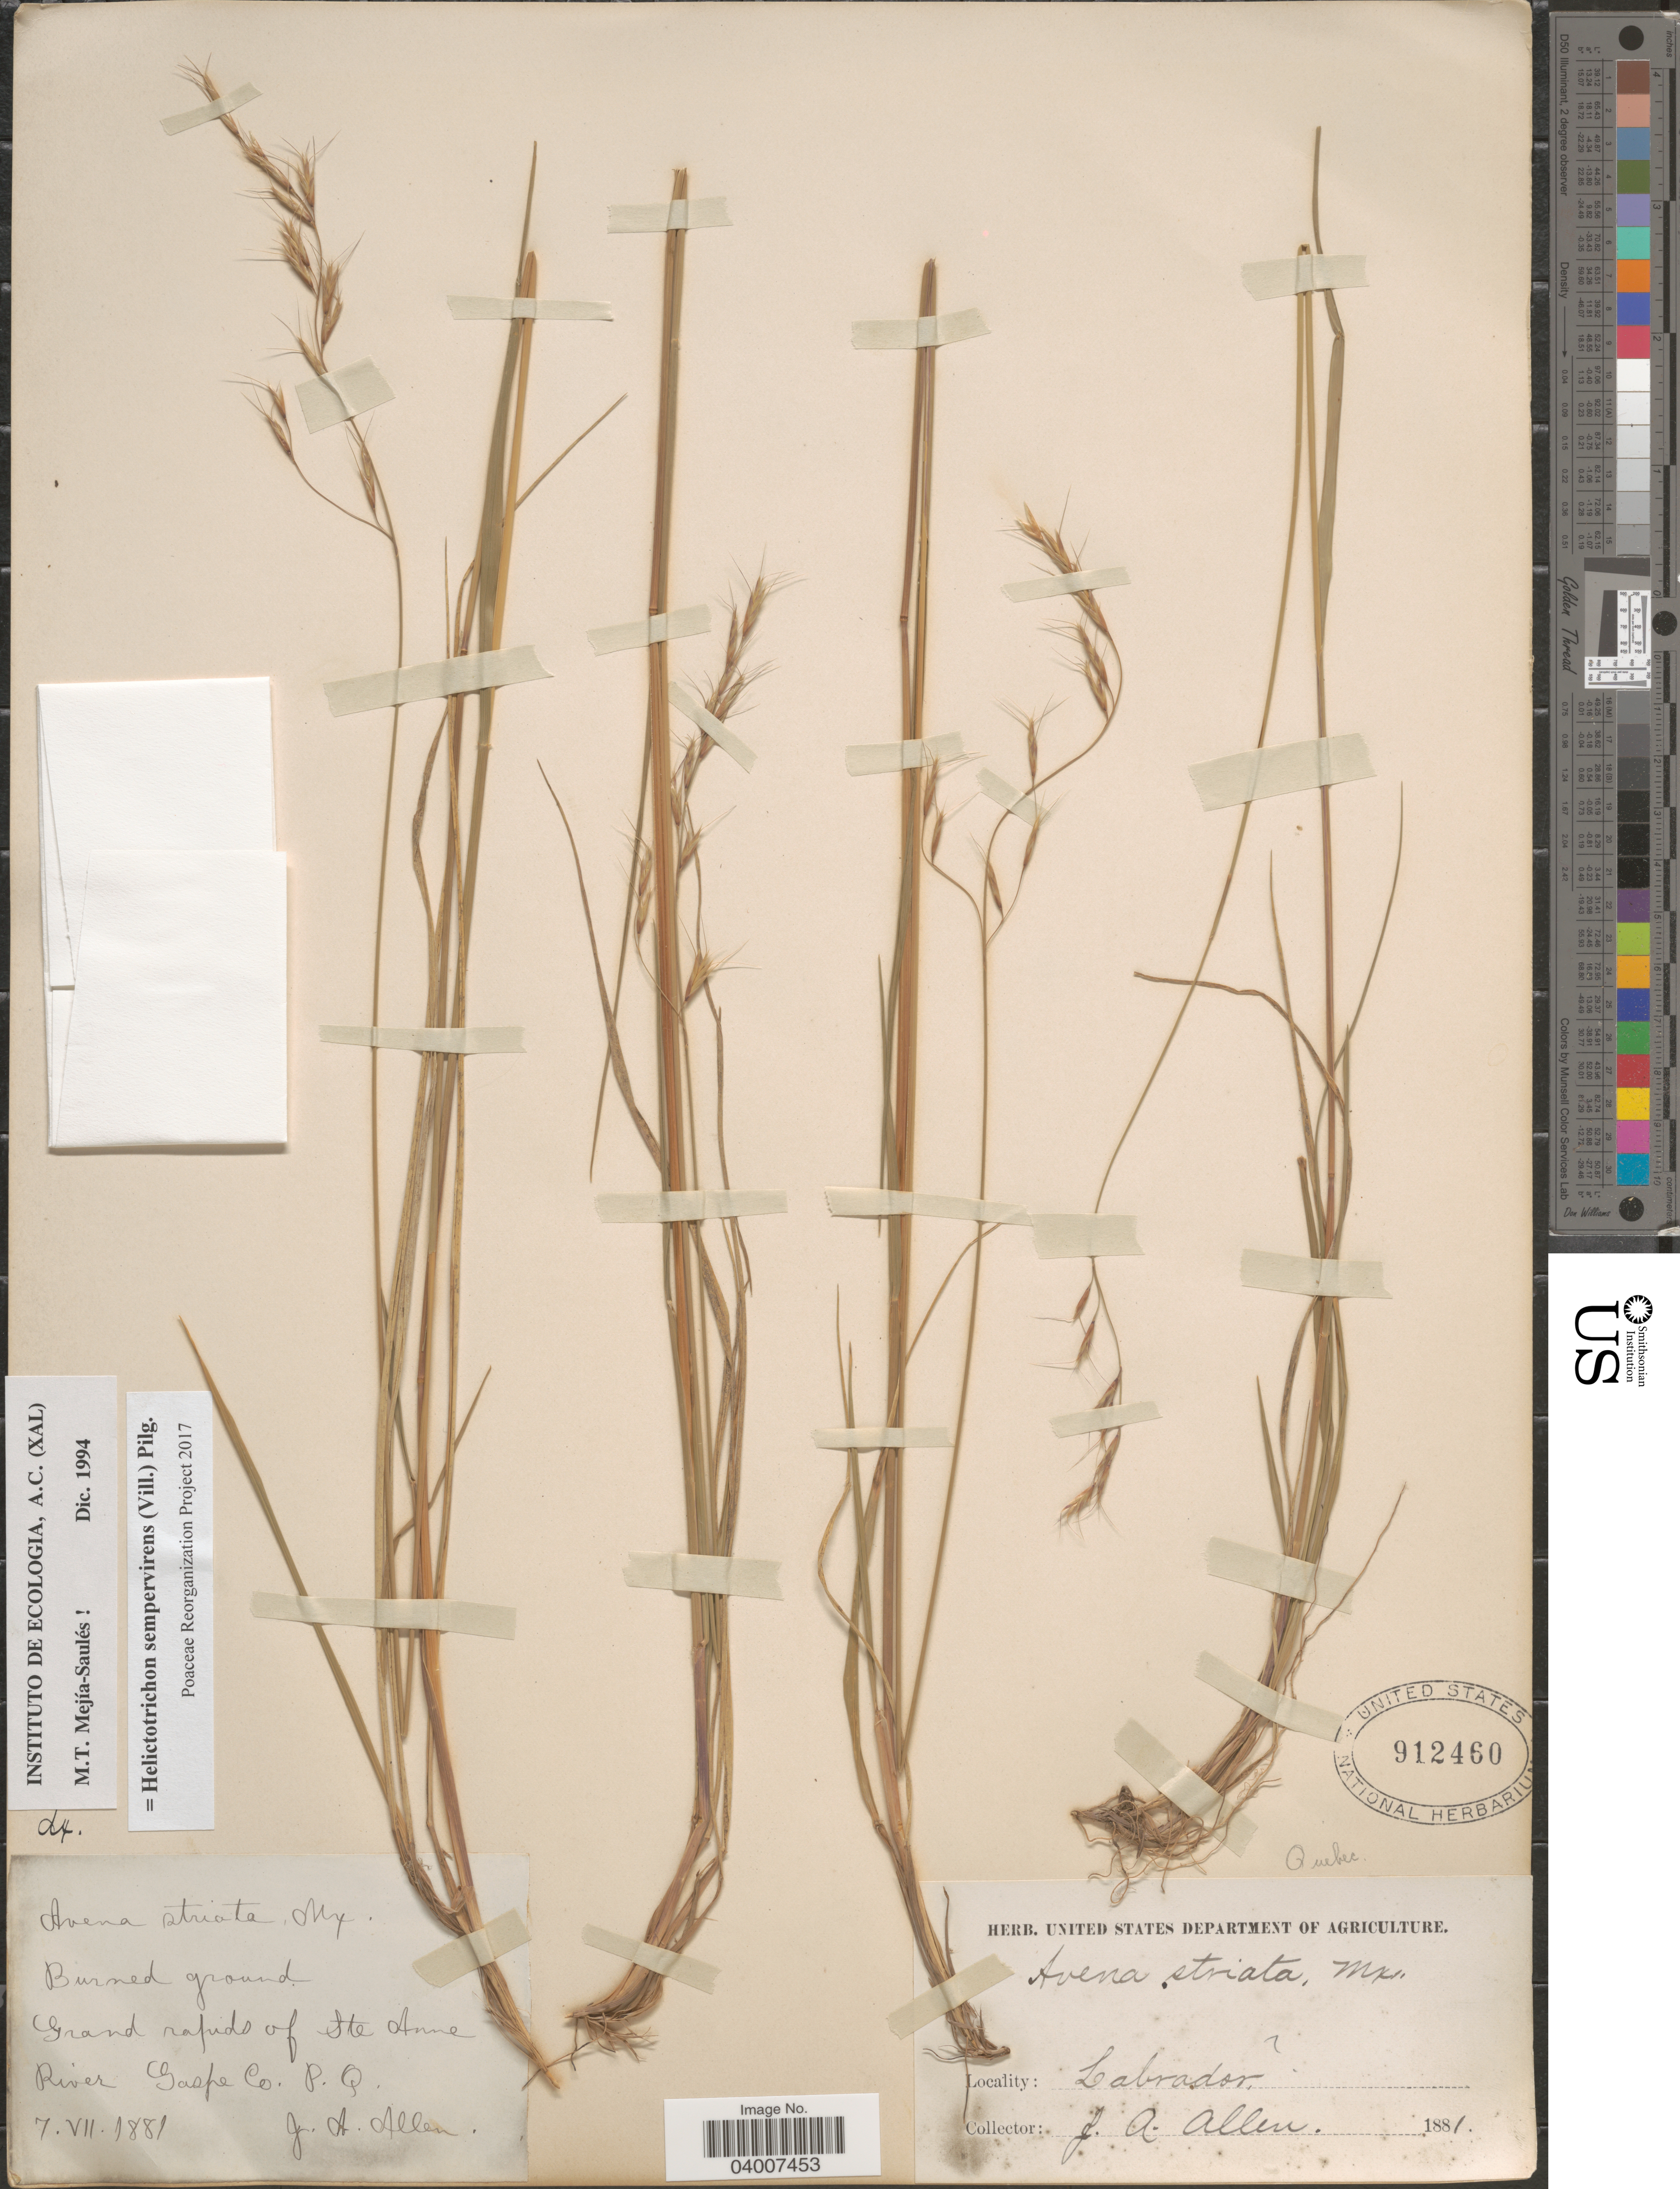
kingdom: Plantae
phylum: Tracheophyta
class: Liliopsida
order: Poales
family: Poaceae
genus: Helictotrichon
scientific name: Helictotrichon sempervirens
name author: (Vill.) Pilg.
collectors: J. Allen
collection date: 1881-07-07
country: Canada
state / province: Quebec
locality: Grand rapids of Ste Anne River Gaspe Co. Labrador [unsure placement]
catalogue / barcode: US 912460